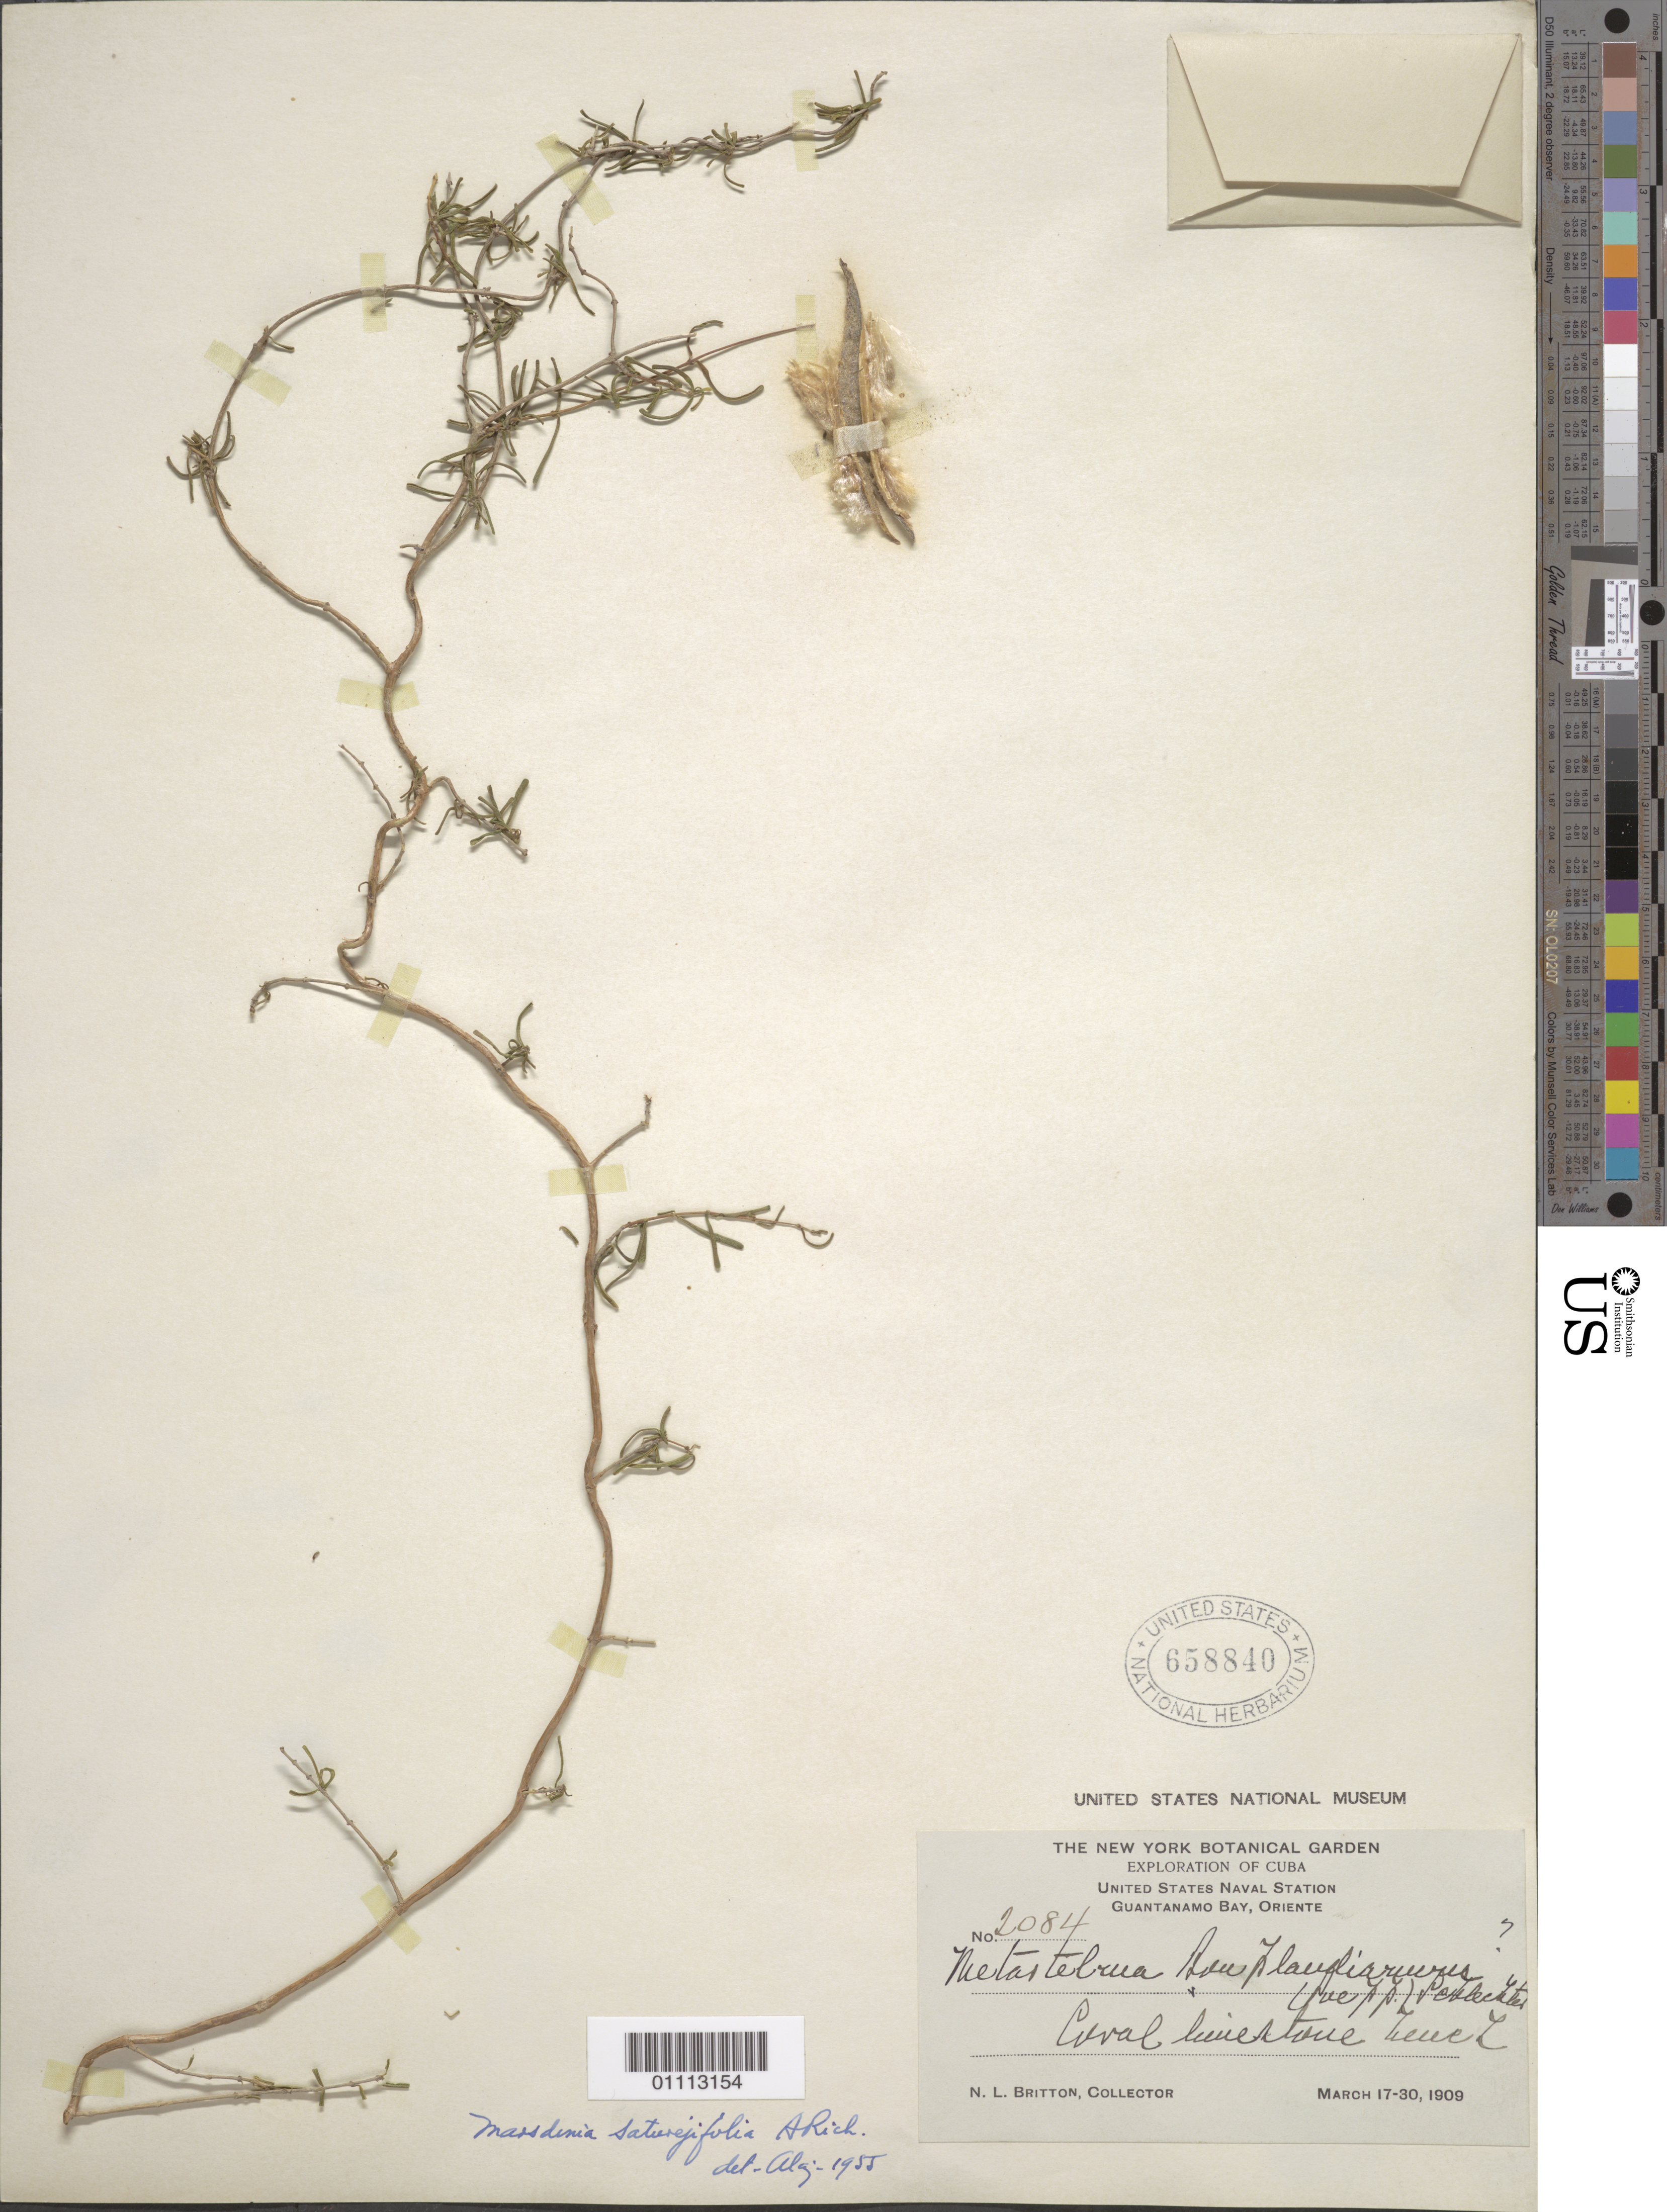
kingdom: Plantae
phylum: Tracheophyta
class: Magnoliopsida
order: Gentianales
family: Apocynaceae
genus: Marsdenia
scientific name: Marsdenia saturejifolia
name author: A. Rich.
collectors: N. Britton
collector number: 2084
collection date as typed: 17 Mar 1909 to 30 Mar 1909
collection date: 1909-03-17/1909-03-30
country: Cuba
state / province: Guantánamo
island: Cuba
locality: United States Naval Station, Guantánamo Bay Cuval limestone level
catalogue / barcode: US 658840